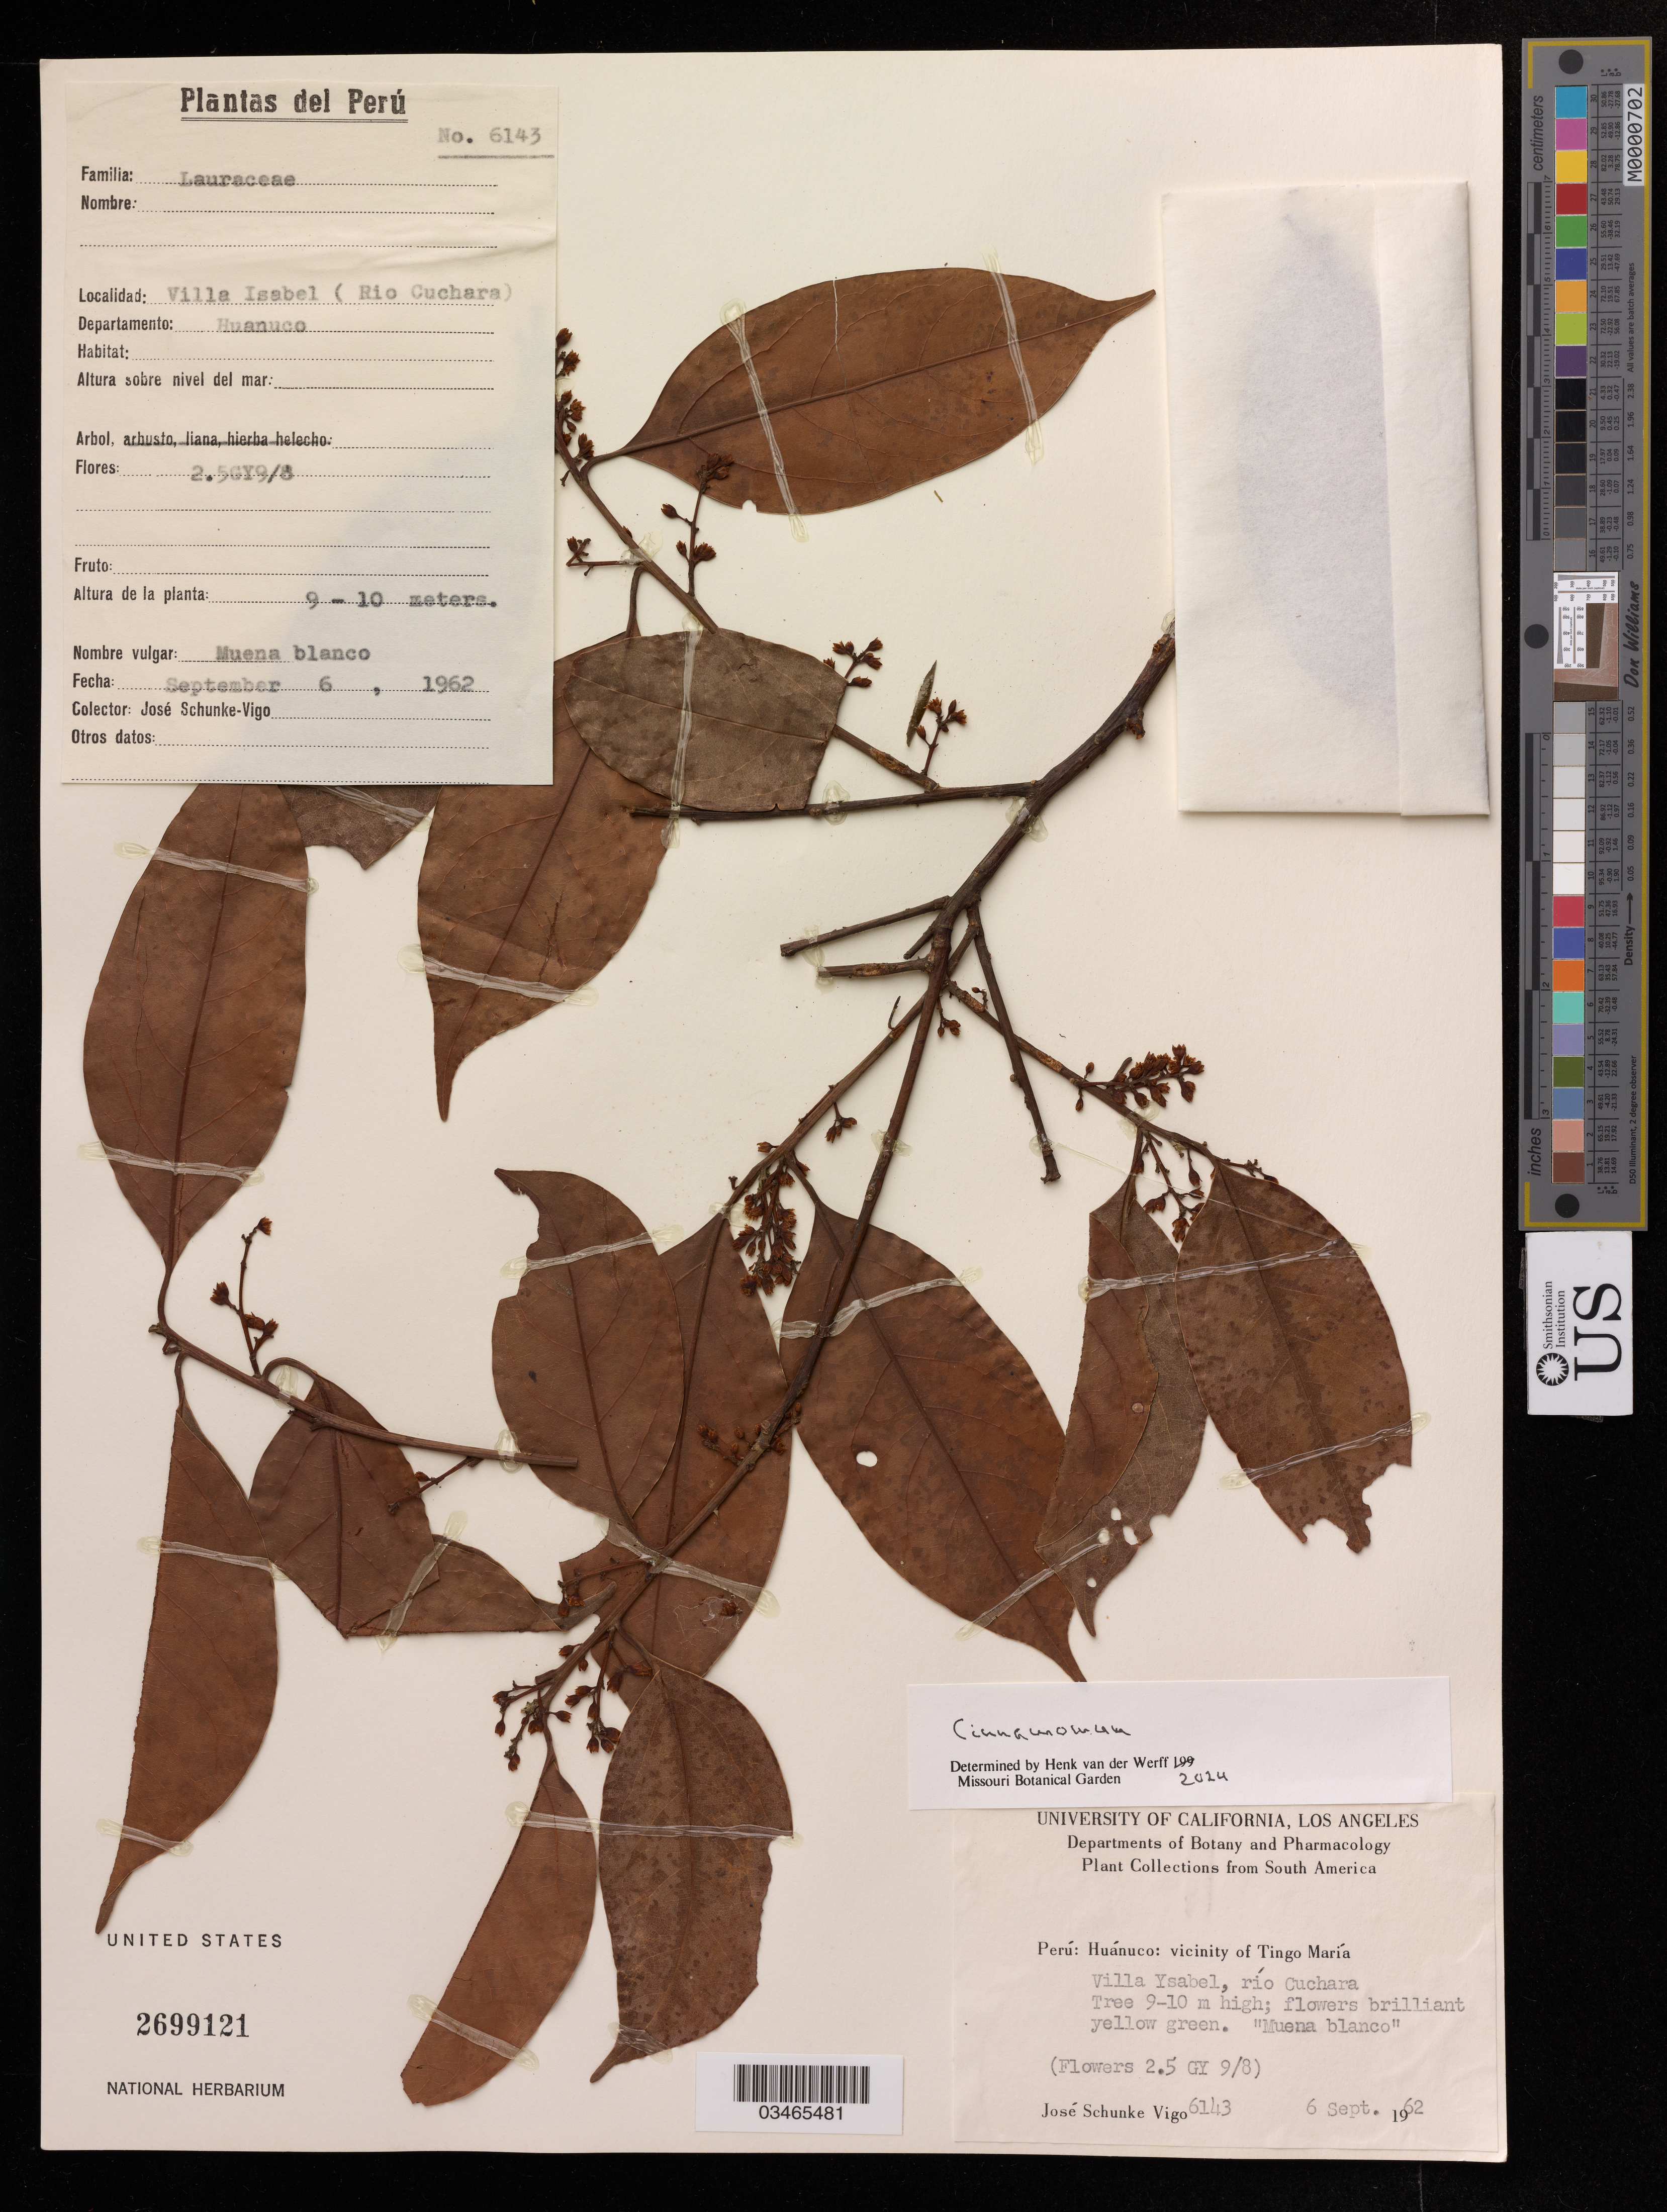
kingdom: Plantae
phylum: Tracheophyta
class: Magnoliopsida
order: Laurales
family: Lauraceae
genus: Cinnamomum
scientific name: Cinnamomum sp.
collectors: J. Schunke Vigo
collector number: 6143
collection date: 1962-09-06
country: Peru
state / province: Huanuco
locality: Vicinity of Tingo María. Villa Ysabel, río Cuchara.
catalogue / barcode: US 2699121